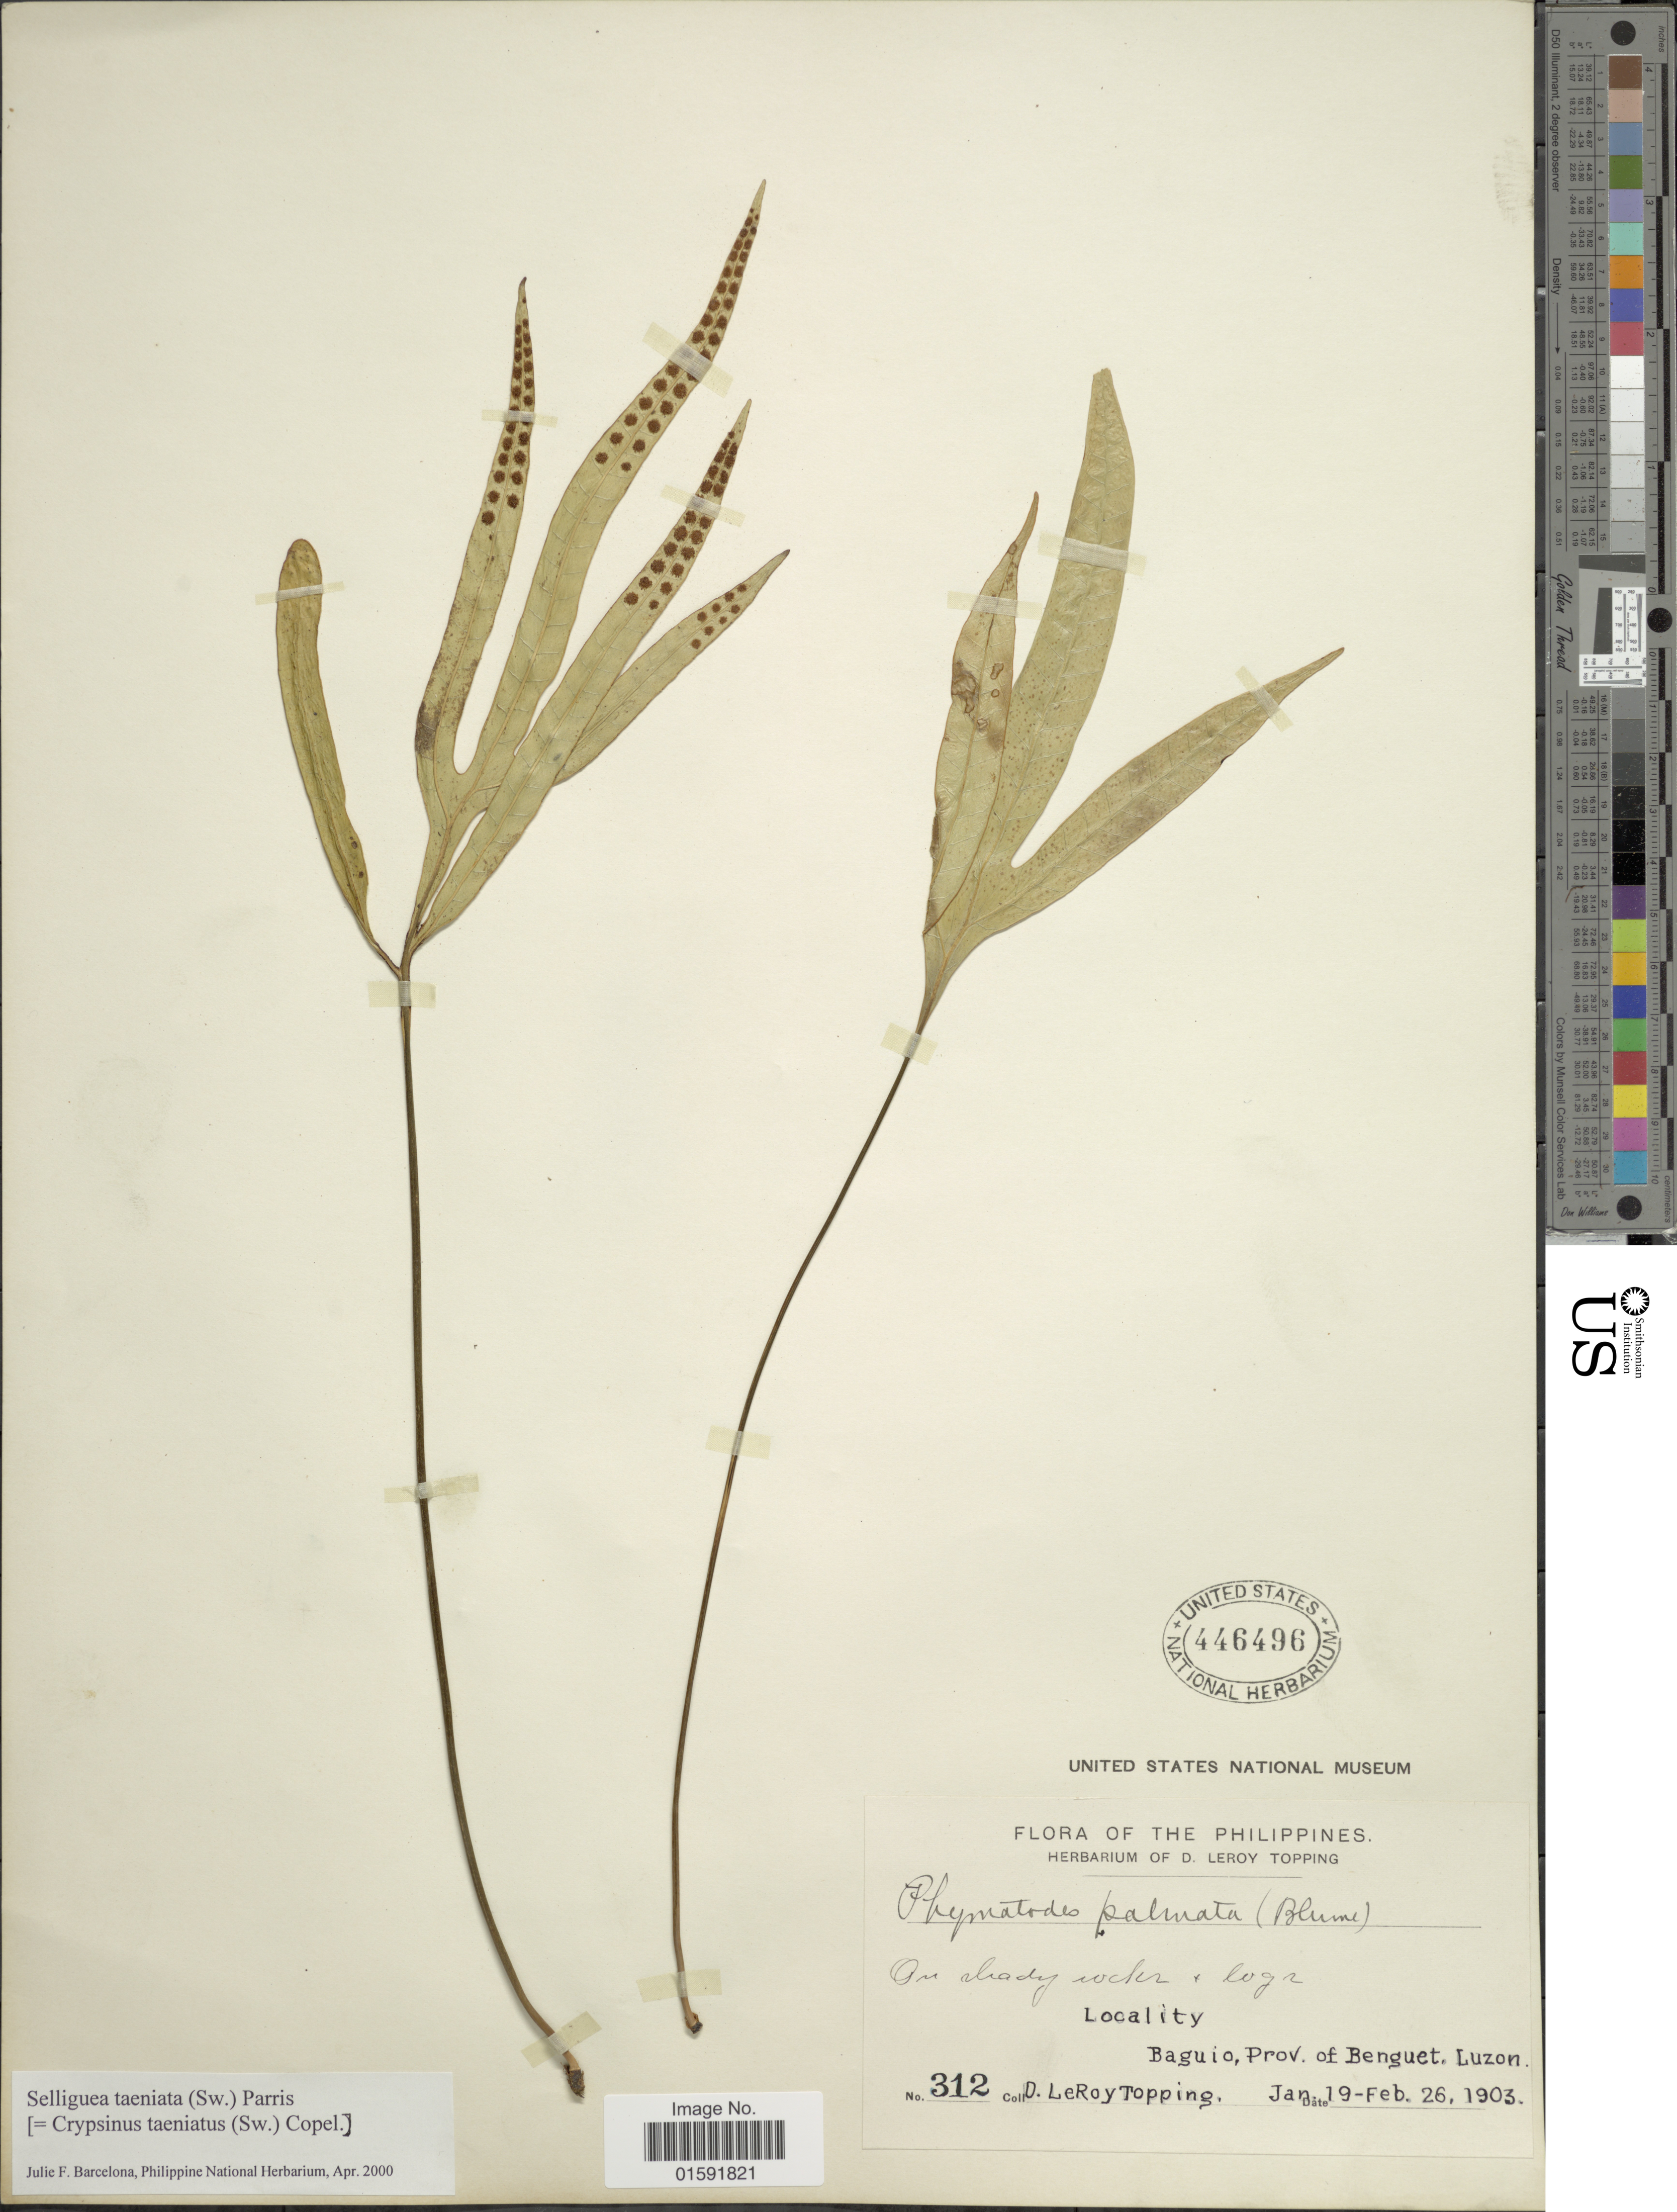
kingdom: Plantae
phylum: Tracheophyta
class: Polypodiopsida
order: Polypodiales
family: Polypodiaceae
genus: Selliguea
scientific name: Selliguea taeniata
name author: Parris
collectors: D. L. Topping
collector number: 312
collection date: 1903-01-19/1903-02-26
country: Philippines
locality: Baguio, Prov. of Benguet, Luzon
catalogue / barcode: US 446496